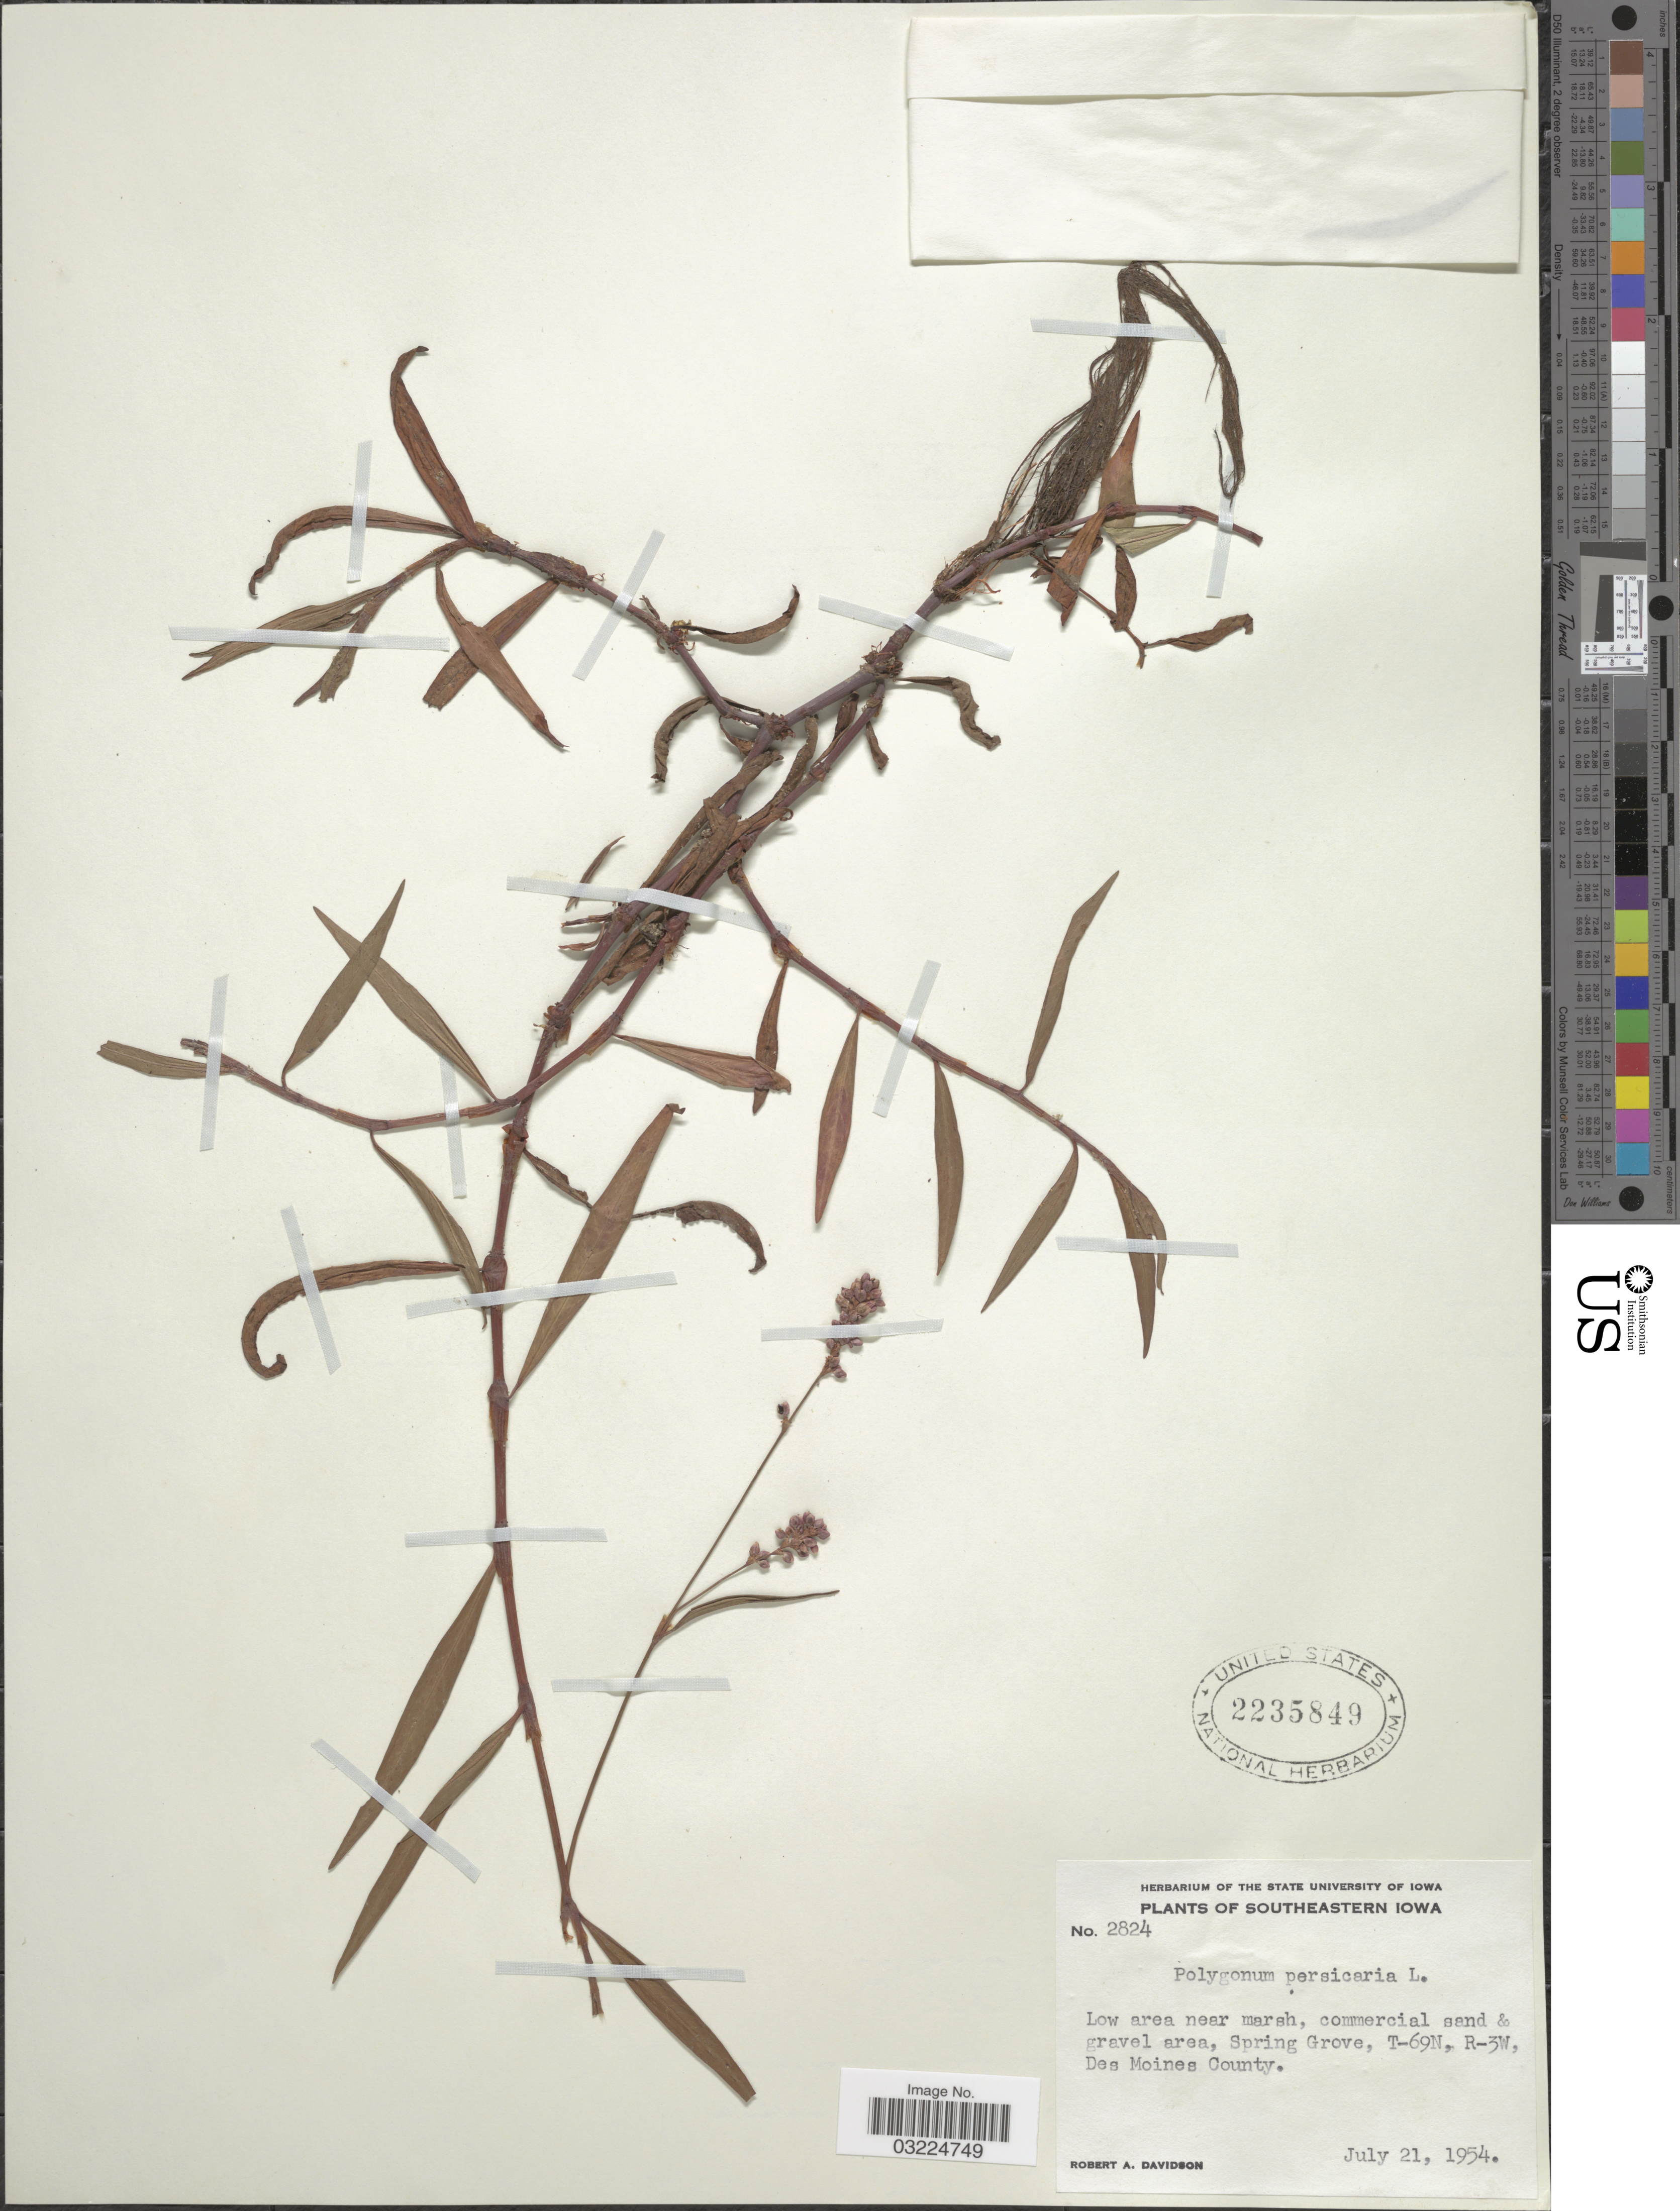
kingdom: Plantae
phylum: Tracheophyta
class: Magnoliopsida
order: Caryophyllales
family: Polygonaceae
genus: Persicaria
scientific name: Persicaria maculosa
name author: S.F. Gray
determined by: Atha, D. E.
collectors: R. A. Davidson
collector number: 2824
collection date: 1954-07-21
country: United States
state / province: Iowa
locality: Southeastern Iowa. Spring Grove, T-69N, R-3W, Des Moines County.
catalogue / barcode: US 2235849